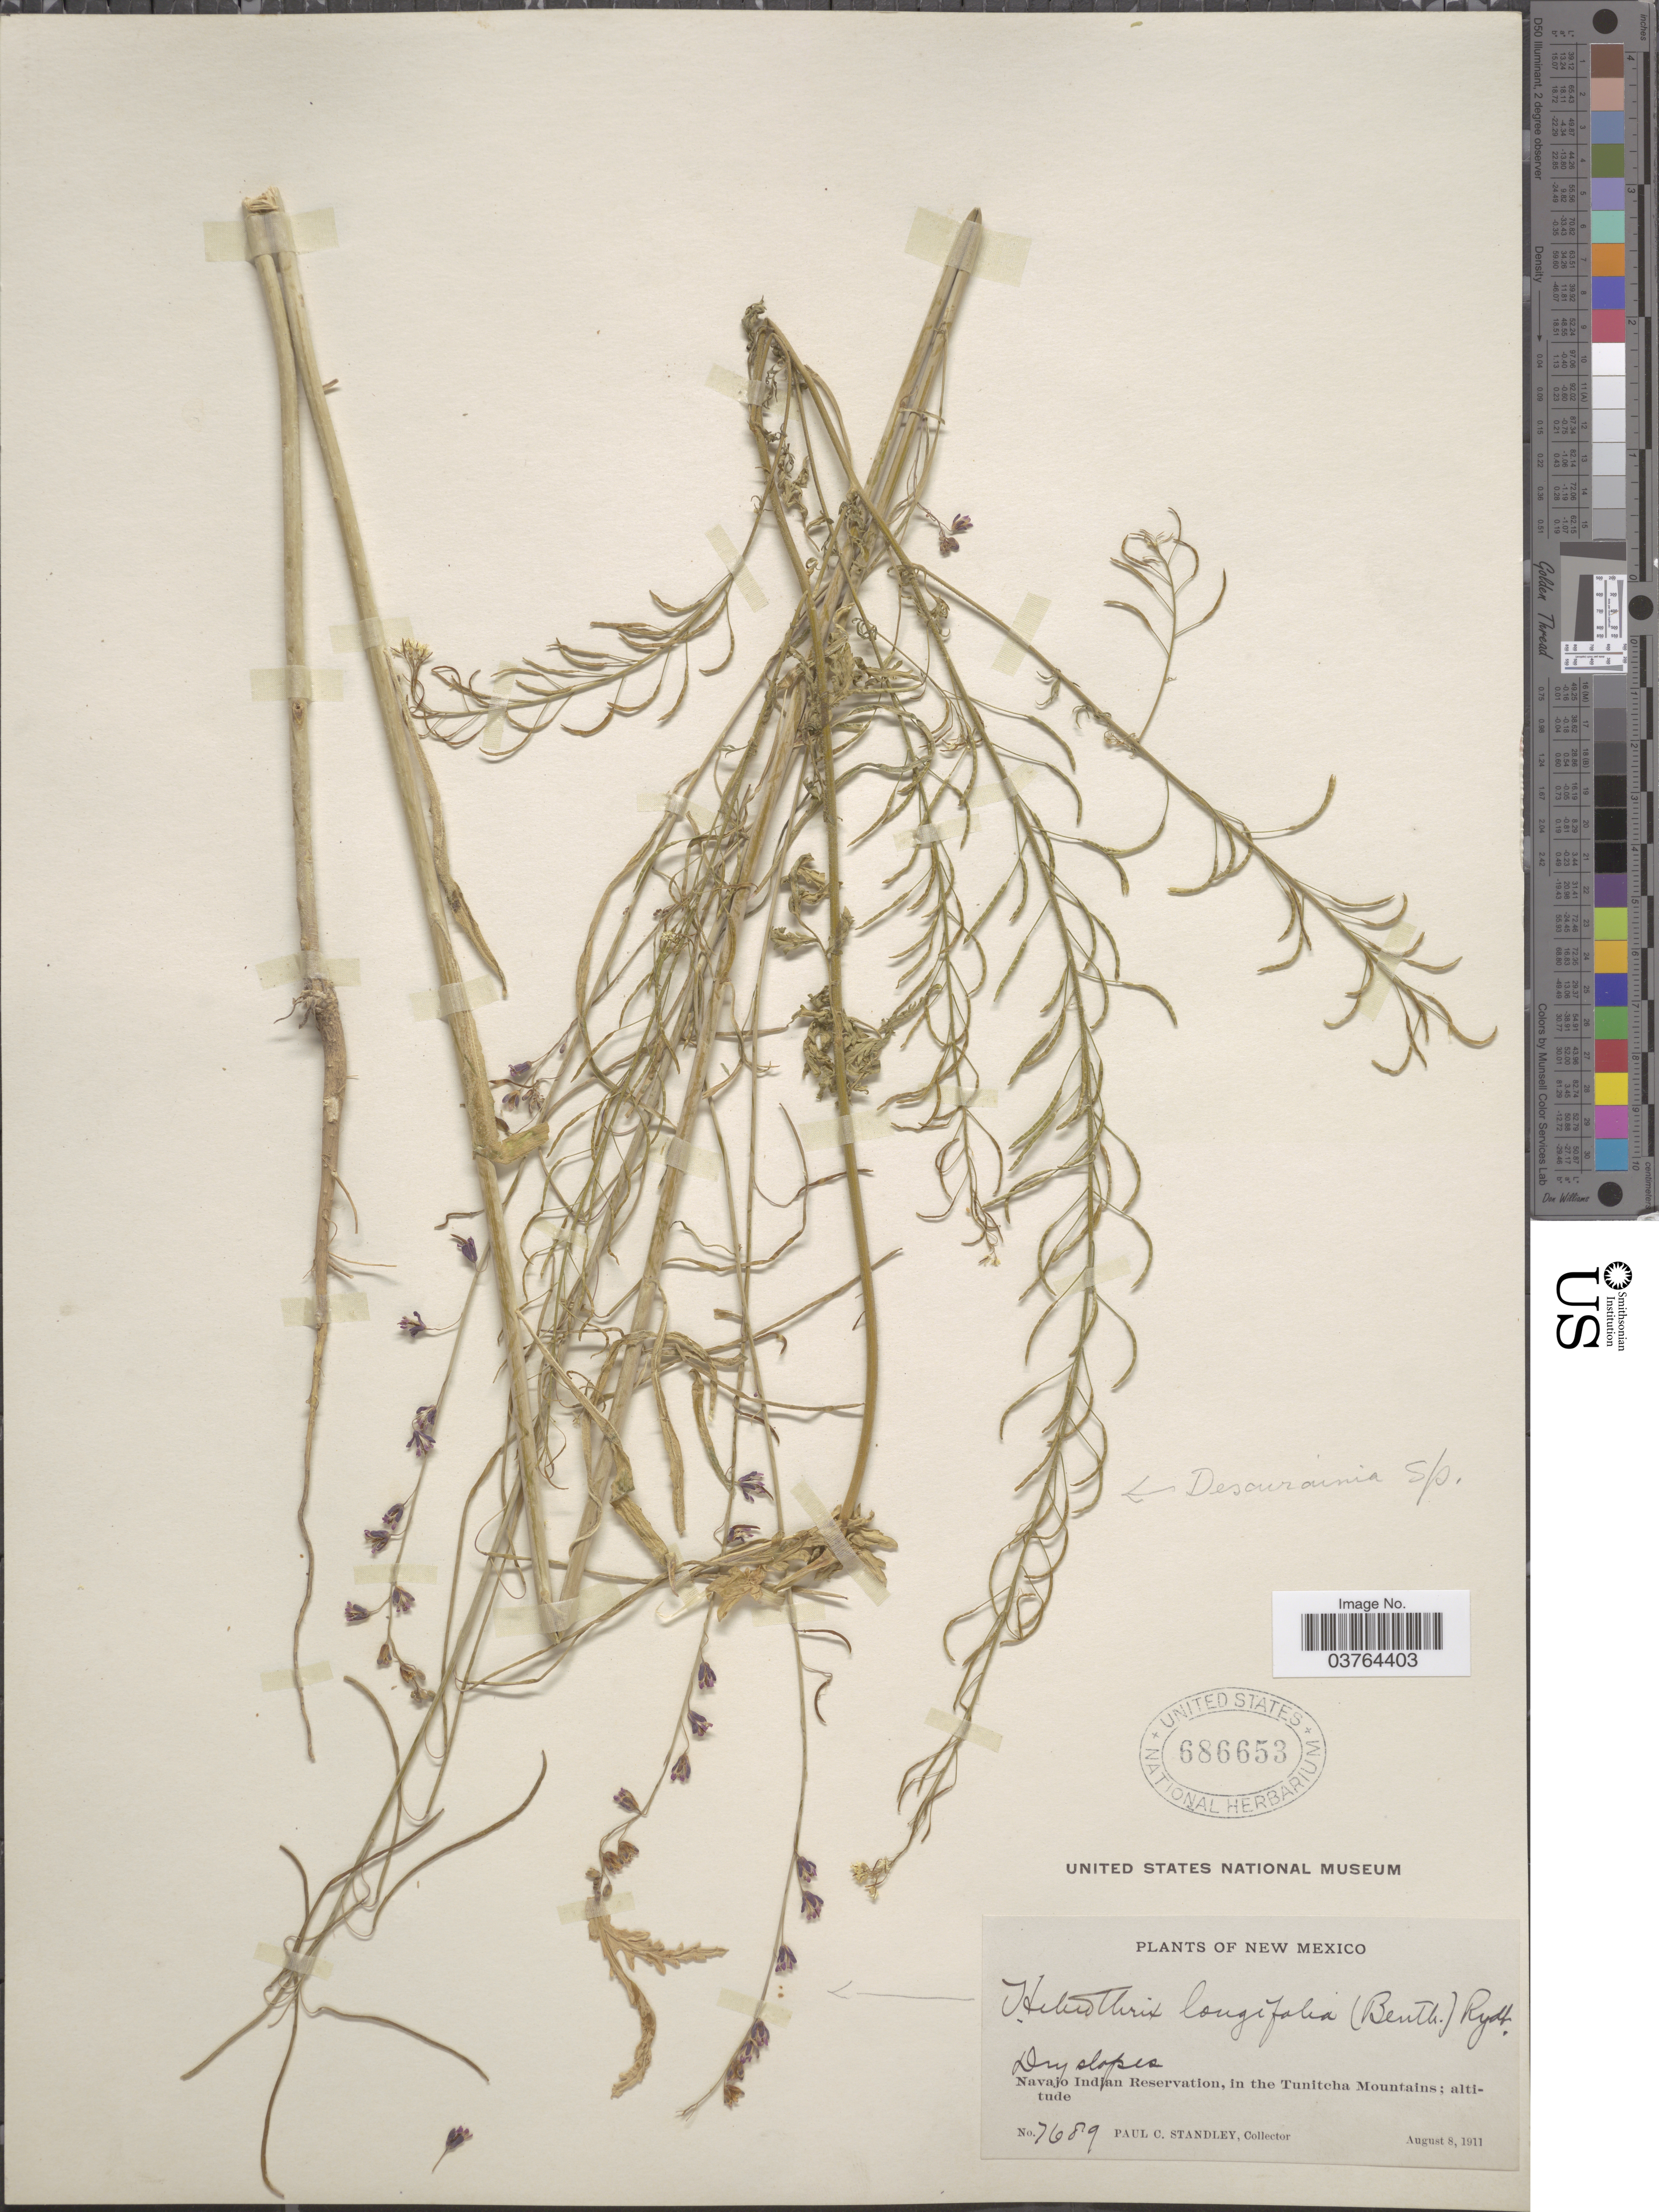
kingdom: Plantae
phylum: Tracheophyta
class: Magnoliopsida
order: Brassicales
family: Brassicaceae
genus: Pennellia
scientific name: Pennellia longifolia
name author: (Benth.) Rollins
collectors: P. C. Standley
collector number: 7689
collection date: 1911-08-08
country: United States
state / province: New Mexico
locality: Navajo Indian Reservation, in the Tunitcha Mountains.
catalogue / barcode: US 686653